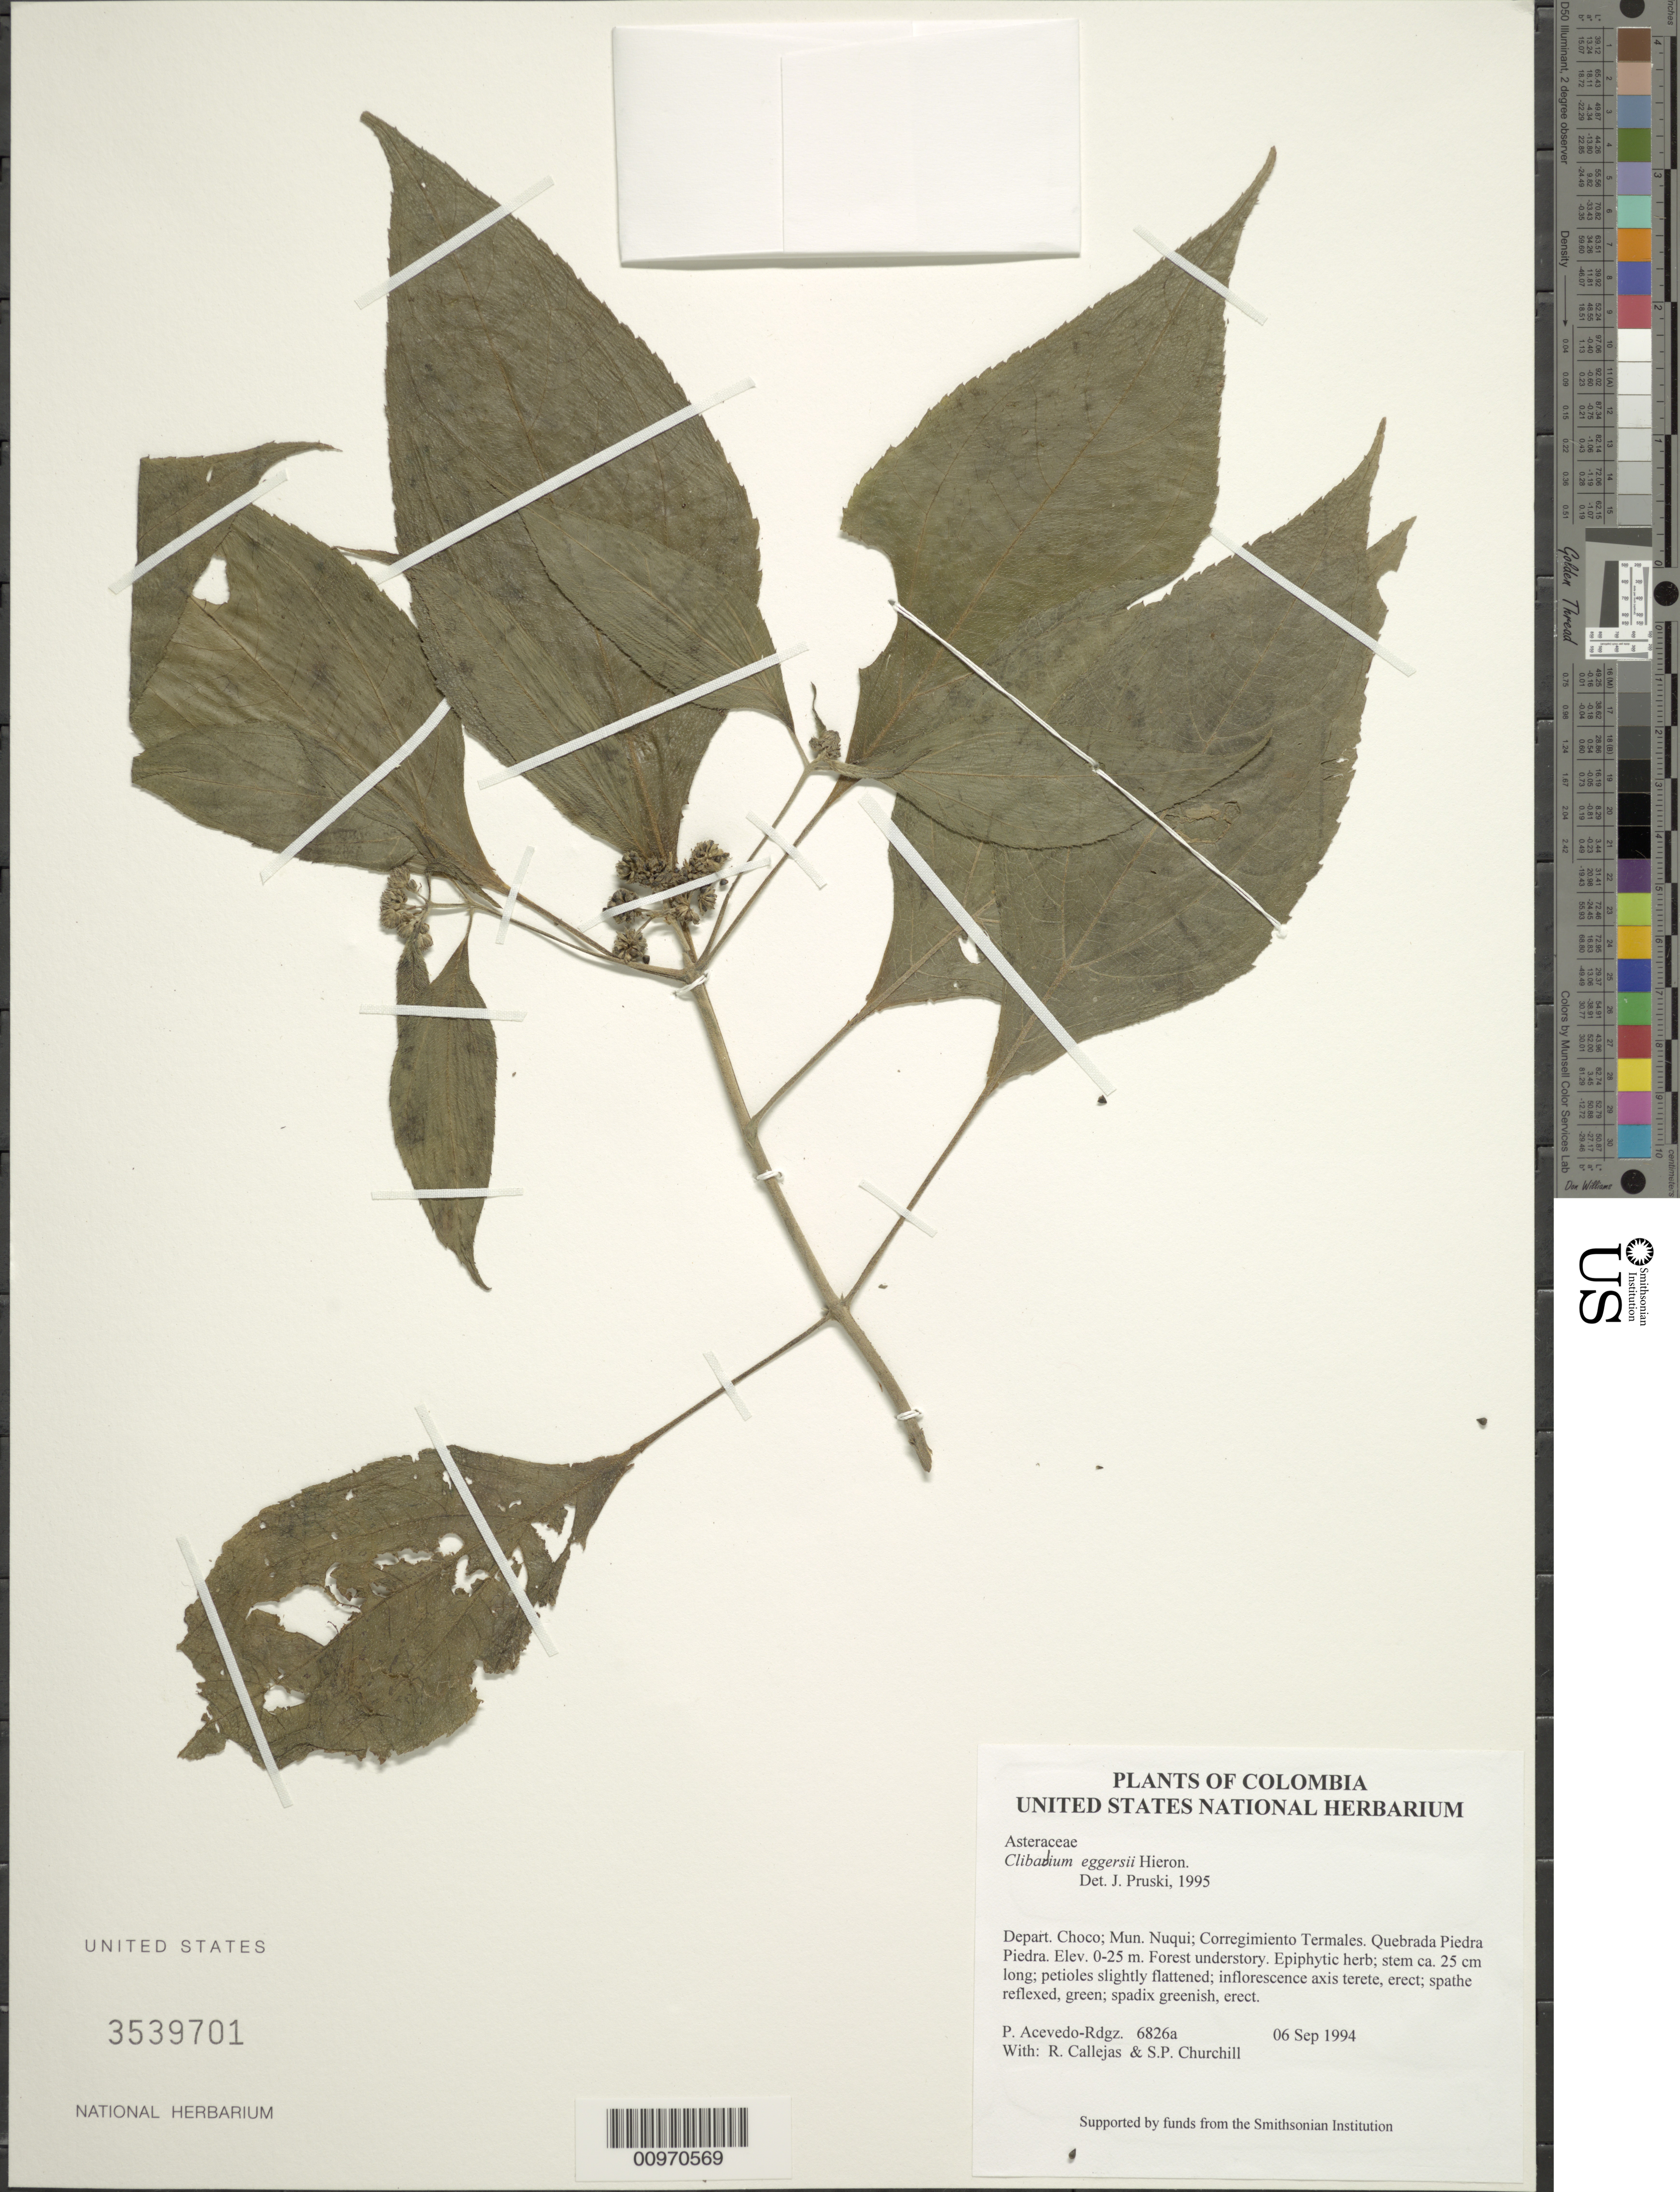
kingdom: Plantae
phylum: Tracheophyta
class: Magnoliopsida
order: Asterales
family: Asteraceae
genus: Clibadium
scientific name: Clibadium eggersii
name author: Hieron.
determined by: Pruski, J. F.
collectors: P. Acevedo-Rodr., R. Callejas & S. Churchill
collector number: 6826a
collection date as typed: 06 Sep 1994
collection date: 1994-09-06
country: Colombia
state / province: Chocó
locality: Mun. Nuqui; Corregimiento Termales. Quebrada Piedra Piedra.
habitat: Forest understory.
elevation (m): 0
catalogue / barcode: US 3539701